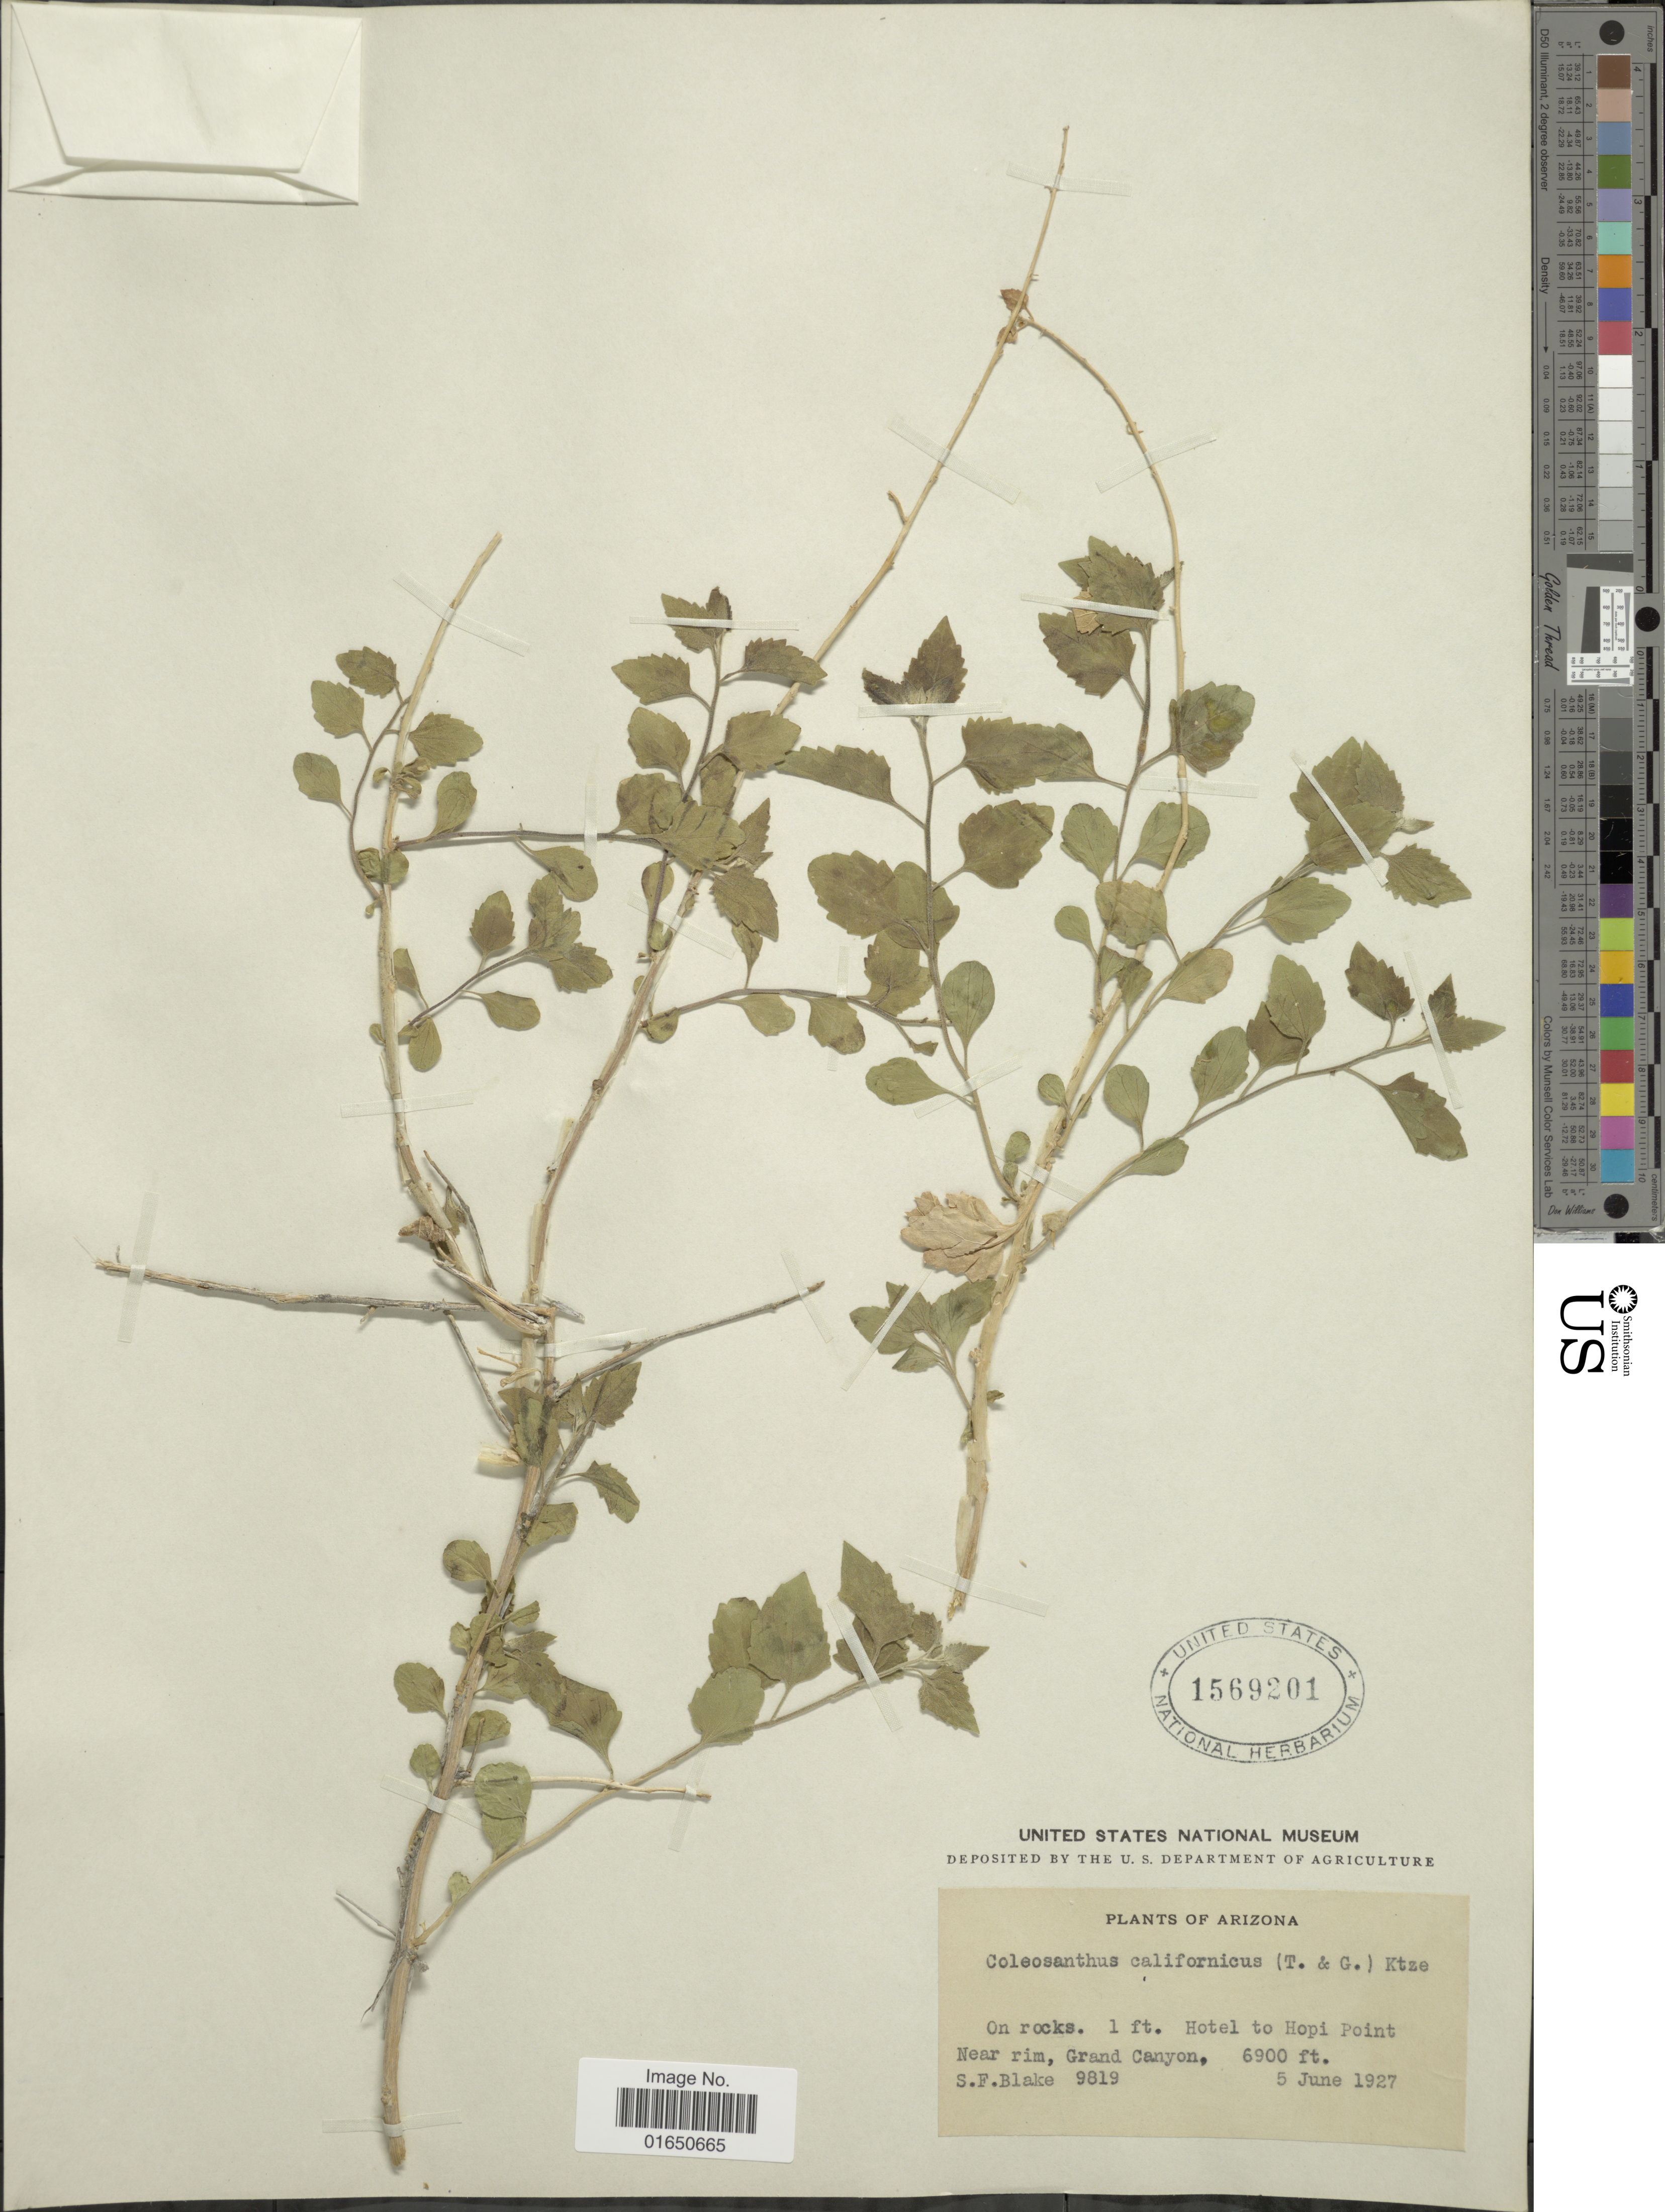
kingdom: Plantae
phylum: Tracheophyta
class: Magnoliopsida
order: Asterales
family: Asteraceae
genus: Brickellia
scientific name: Brickellia californica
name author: (Torr. & A. Gray) A. Gray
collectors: S. Blake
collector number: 9819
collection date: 1927-06-05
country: United States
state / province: Arizona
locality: Hotel to Hopi Point Near rim, Grand Canyon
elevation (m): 2103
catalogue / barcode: US 1569201